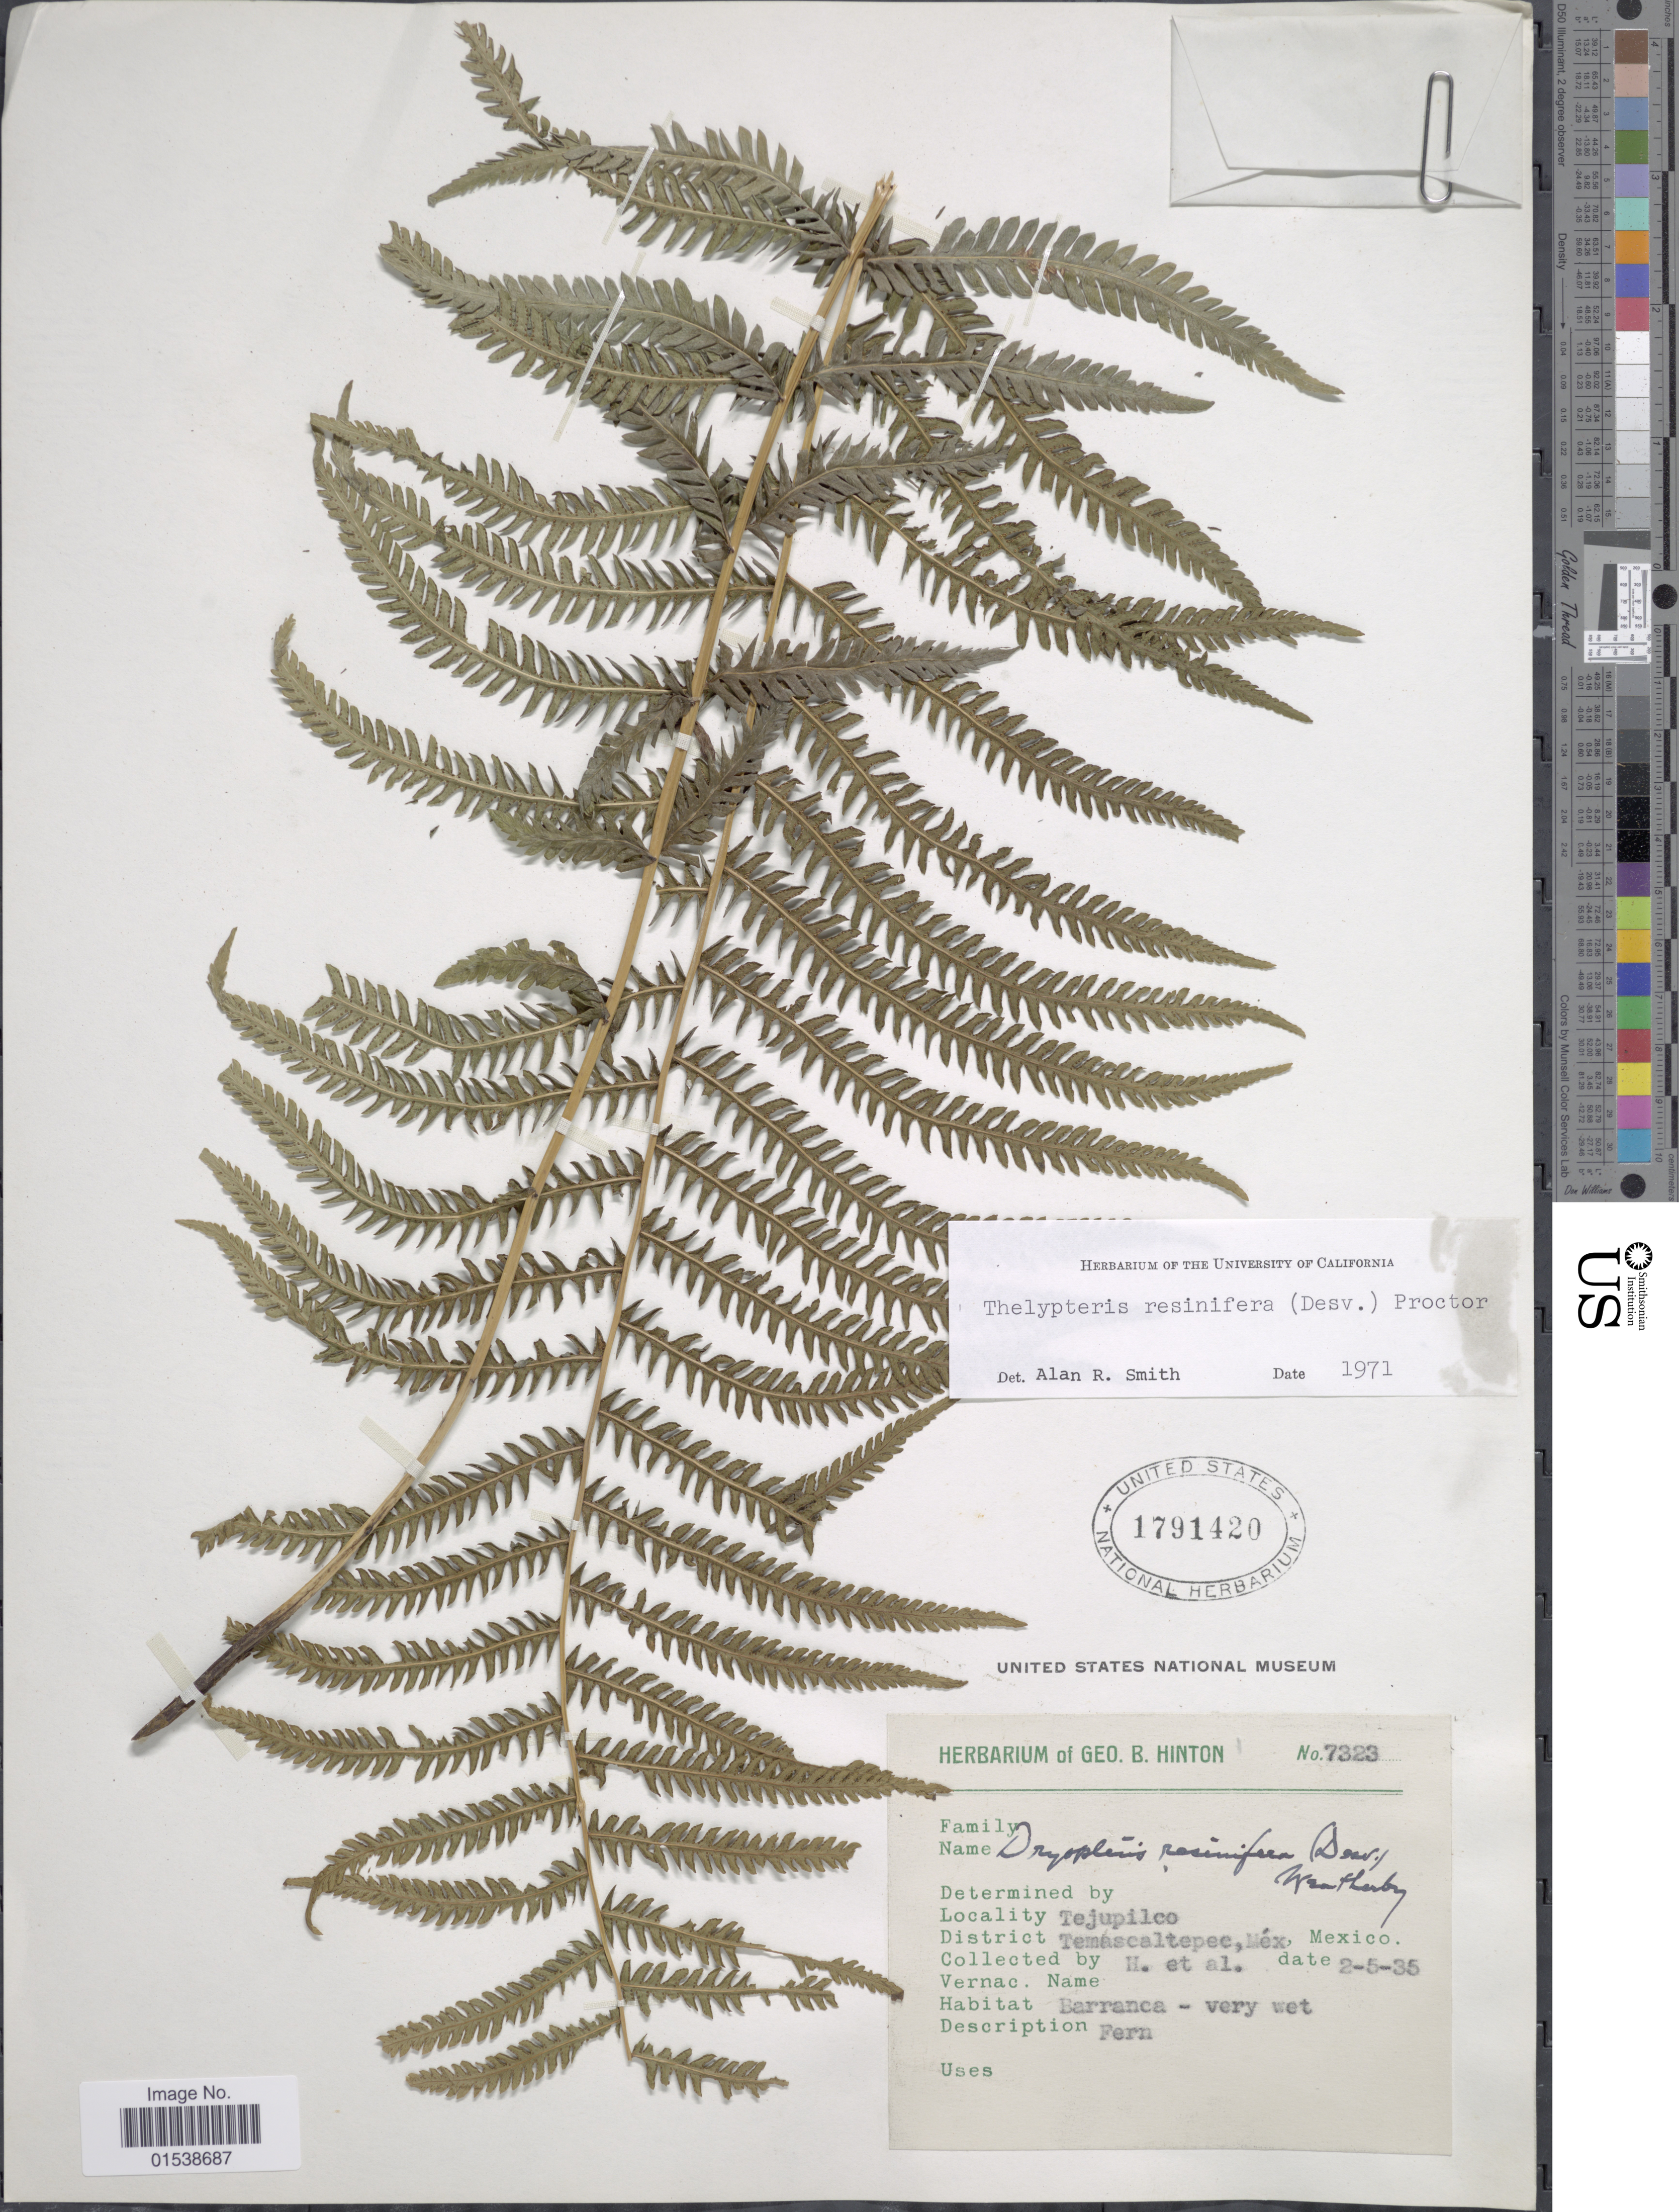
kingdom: Plantae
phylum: Tracheophyta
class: Polypodiopsida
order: Polypodiales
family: Thelypteridaceae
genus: Amauropelta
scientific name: Amauropelta resinifera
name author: (Desv.) Pic. Serm.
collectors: G. B. Hinton & et al.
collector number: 7323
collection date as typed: Transcribed d/m/y: 5/2/35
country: Mexico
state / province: México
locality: Tejupilco, District Temascaltepec, Mex.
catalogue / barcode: US 1791420